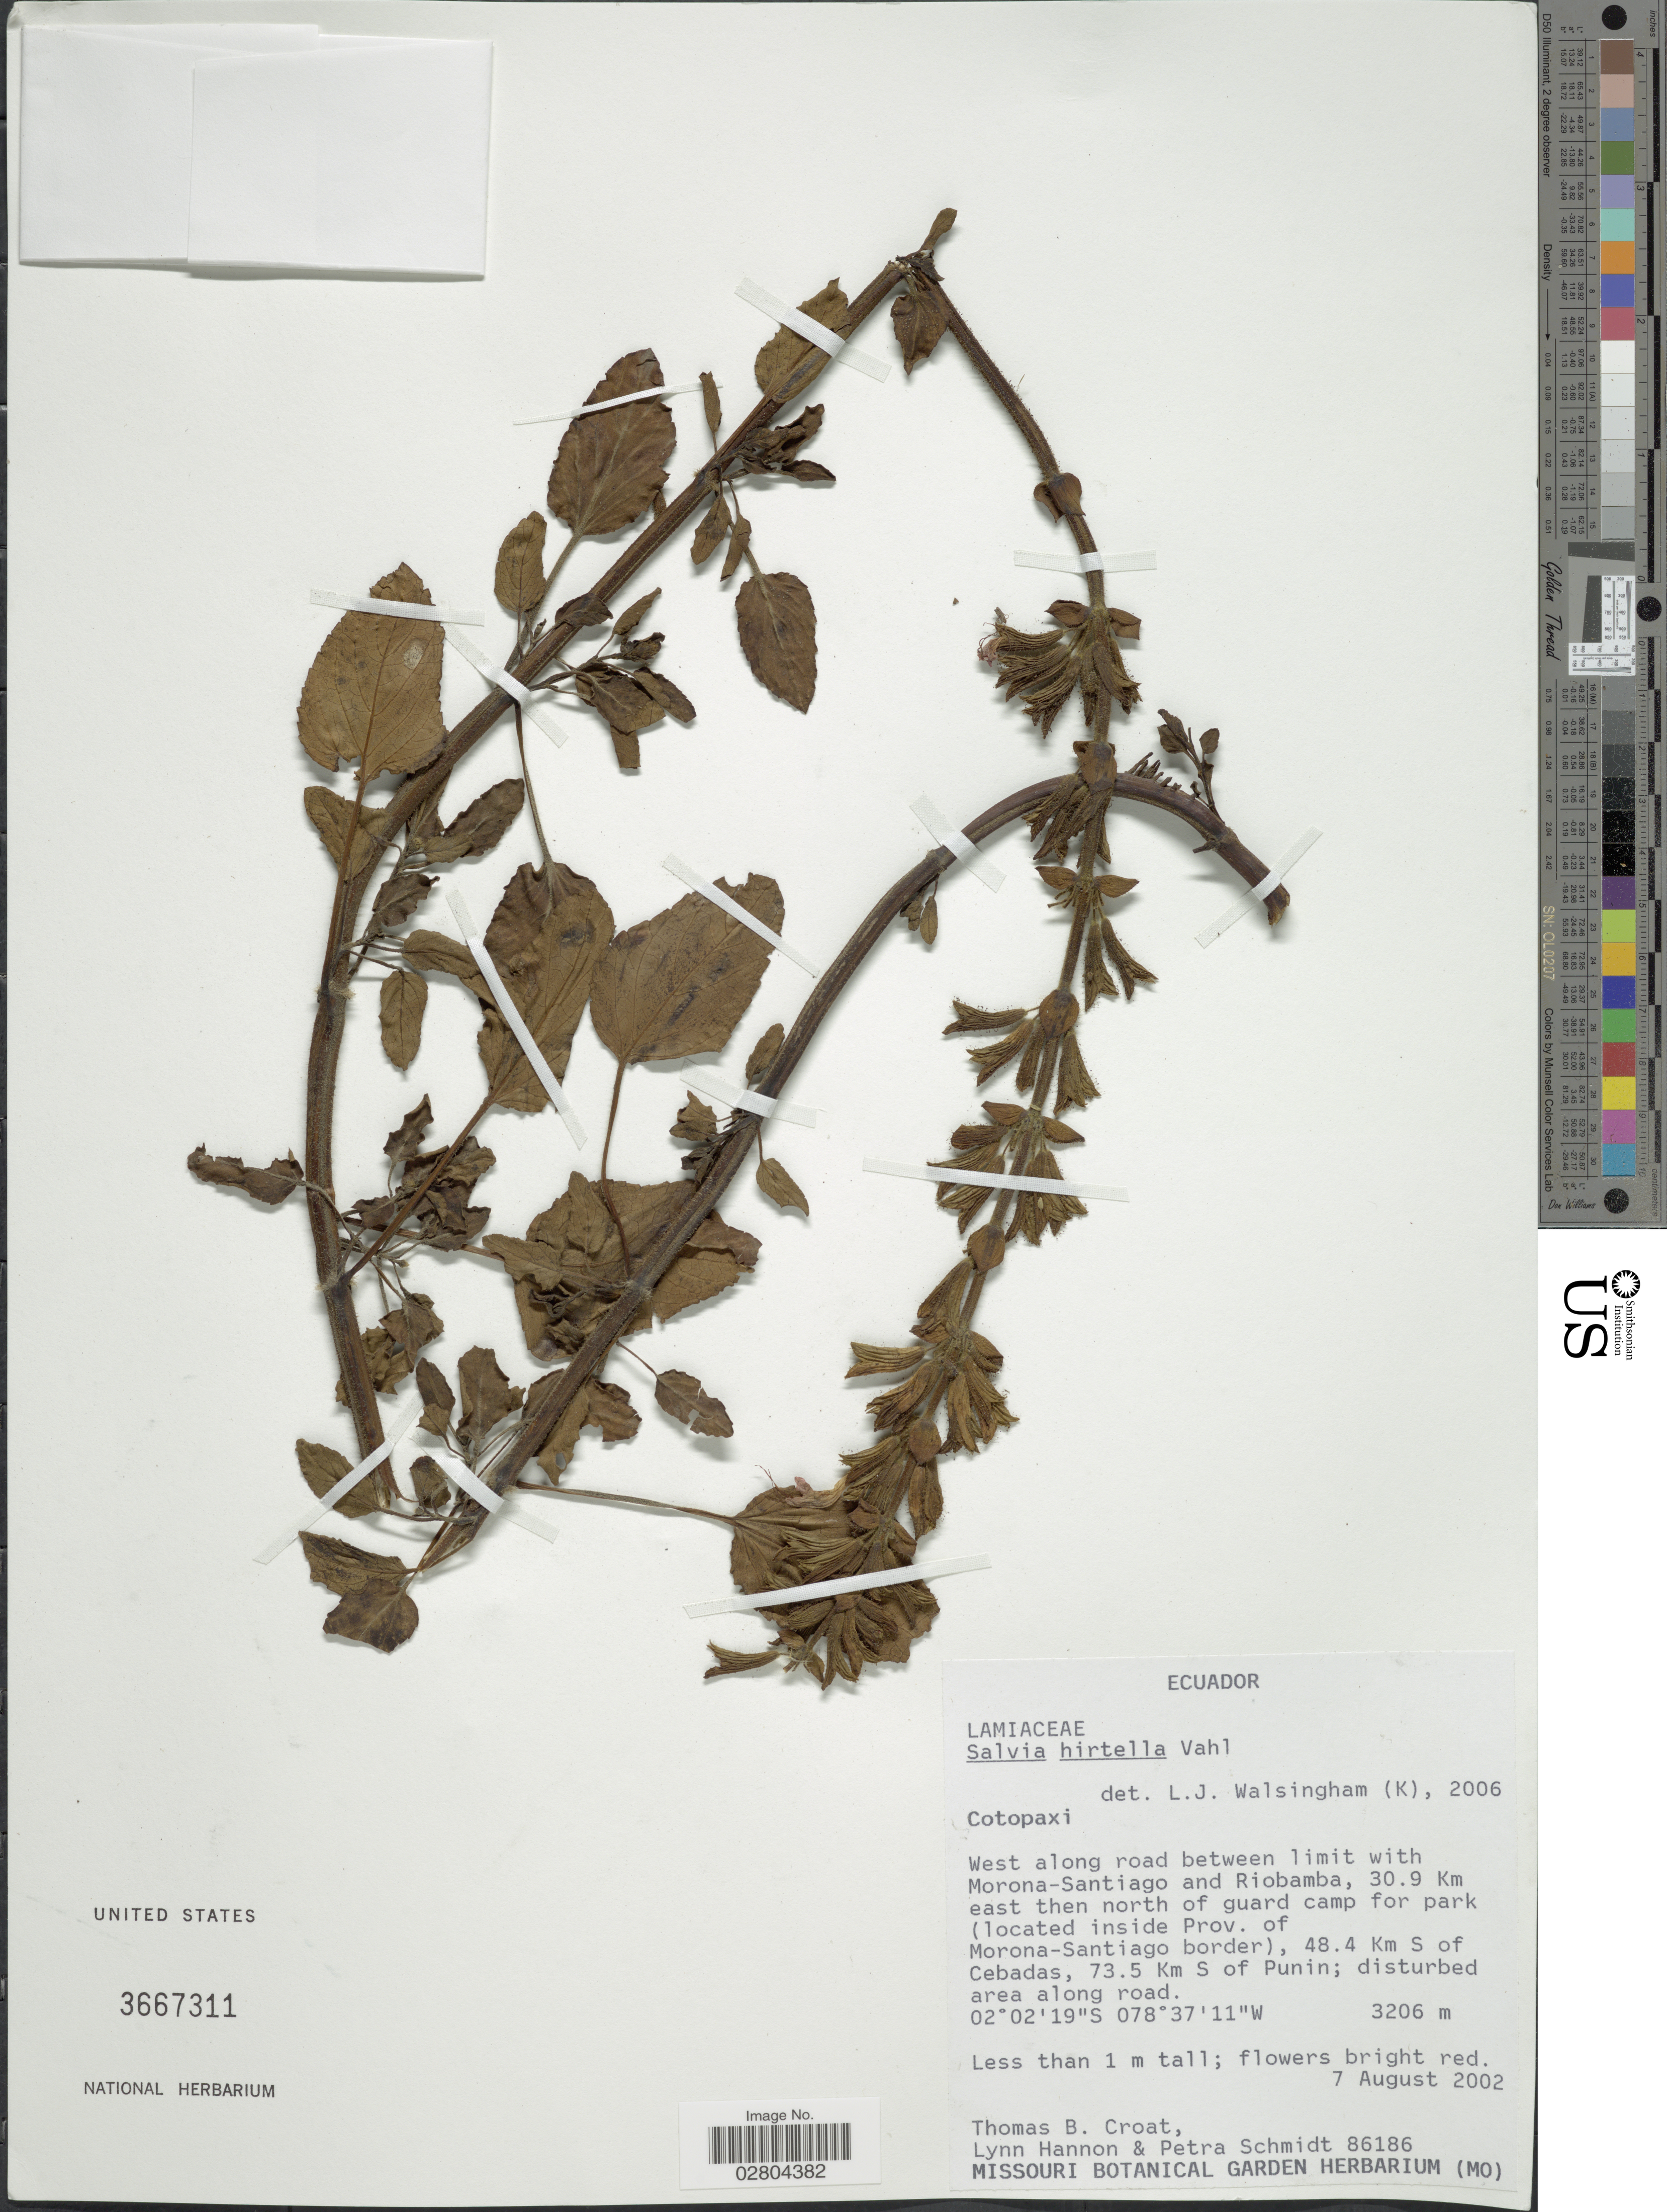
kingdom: Plantae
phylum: Tracheophyta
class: Magnoliopsida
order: Lamiales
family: Lamiaceae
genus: Salvia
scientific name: Salvia hirtella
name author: Vahl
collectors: T. B. Croat, L. Hannon & P. Schmidt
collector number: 86186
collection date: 2002-08-07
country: Ecuador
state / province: Cotopaxi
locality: West along road between limit with Morona- Santiago and Riobamba, 30.9 Km east then north of guard camp for park (located inside Prov. of Morona- Santiago border), 48.4 Km S of Cebadas, 73.5 Km S of Punin; disturbed area along road.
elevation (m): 3206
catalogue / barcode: US 3667311